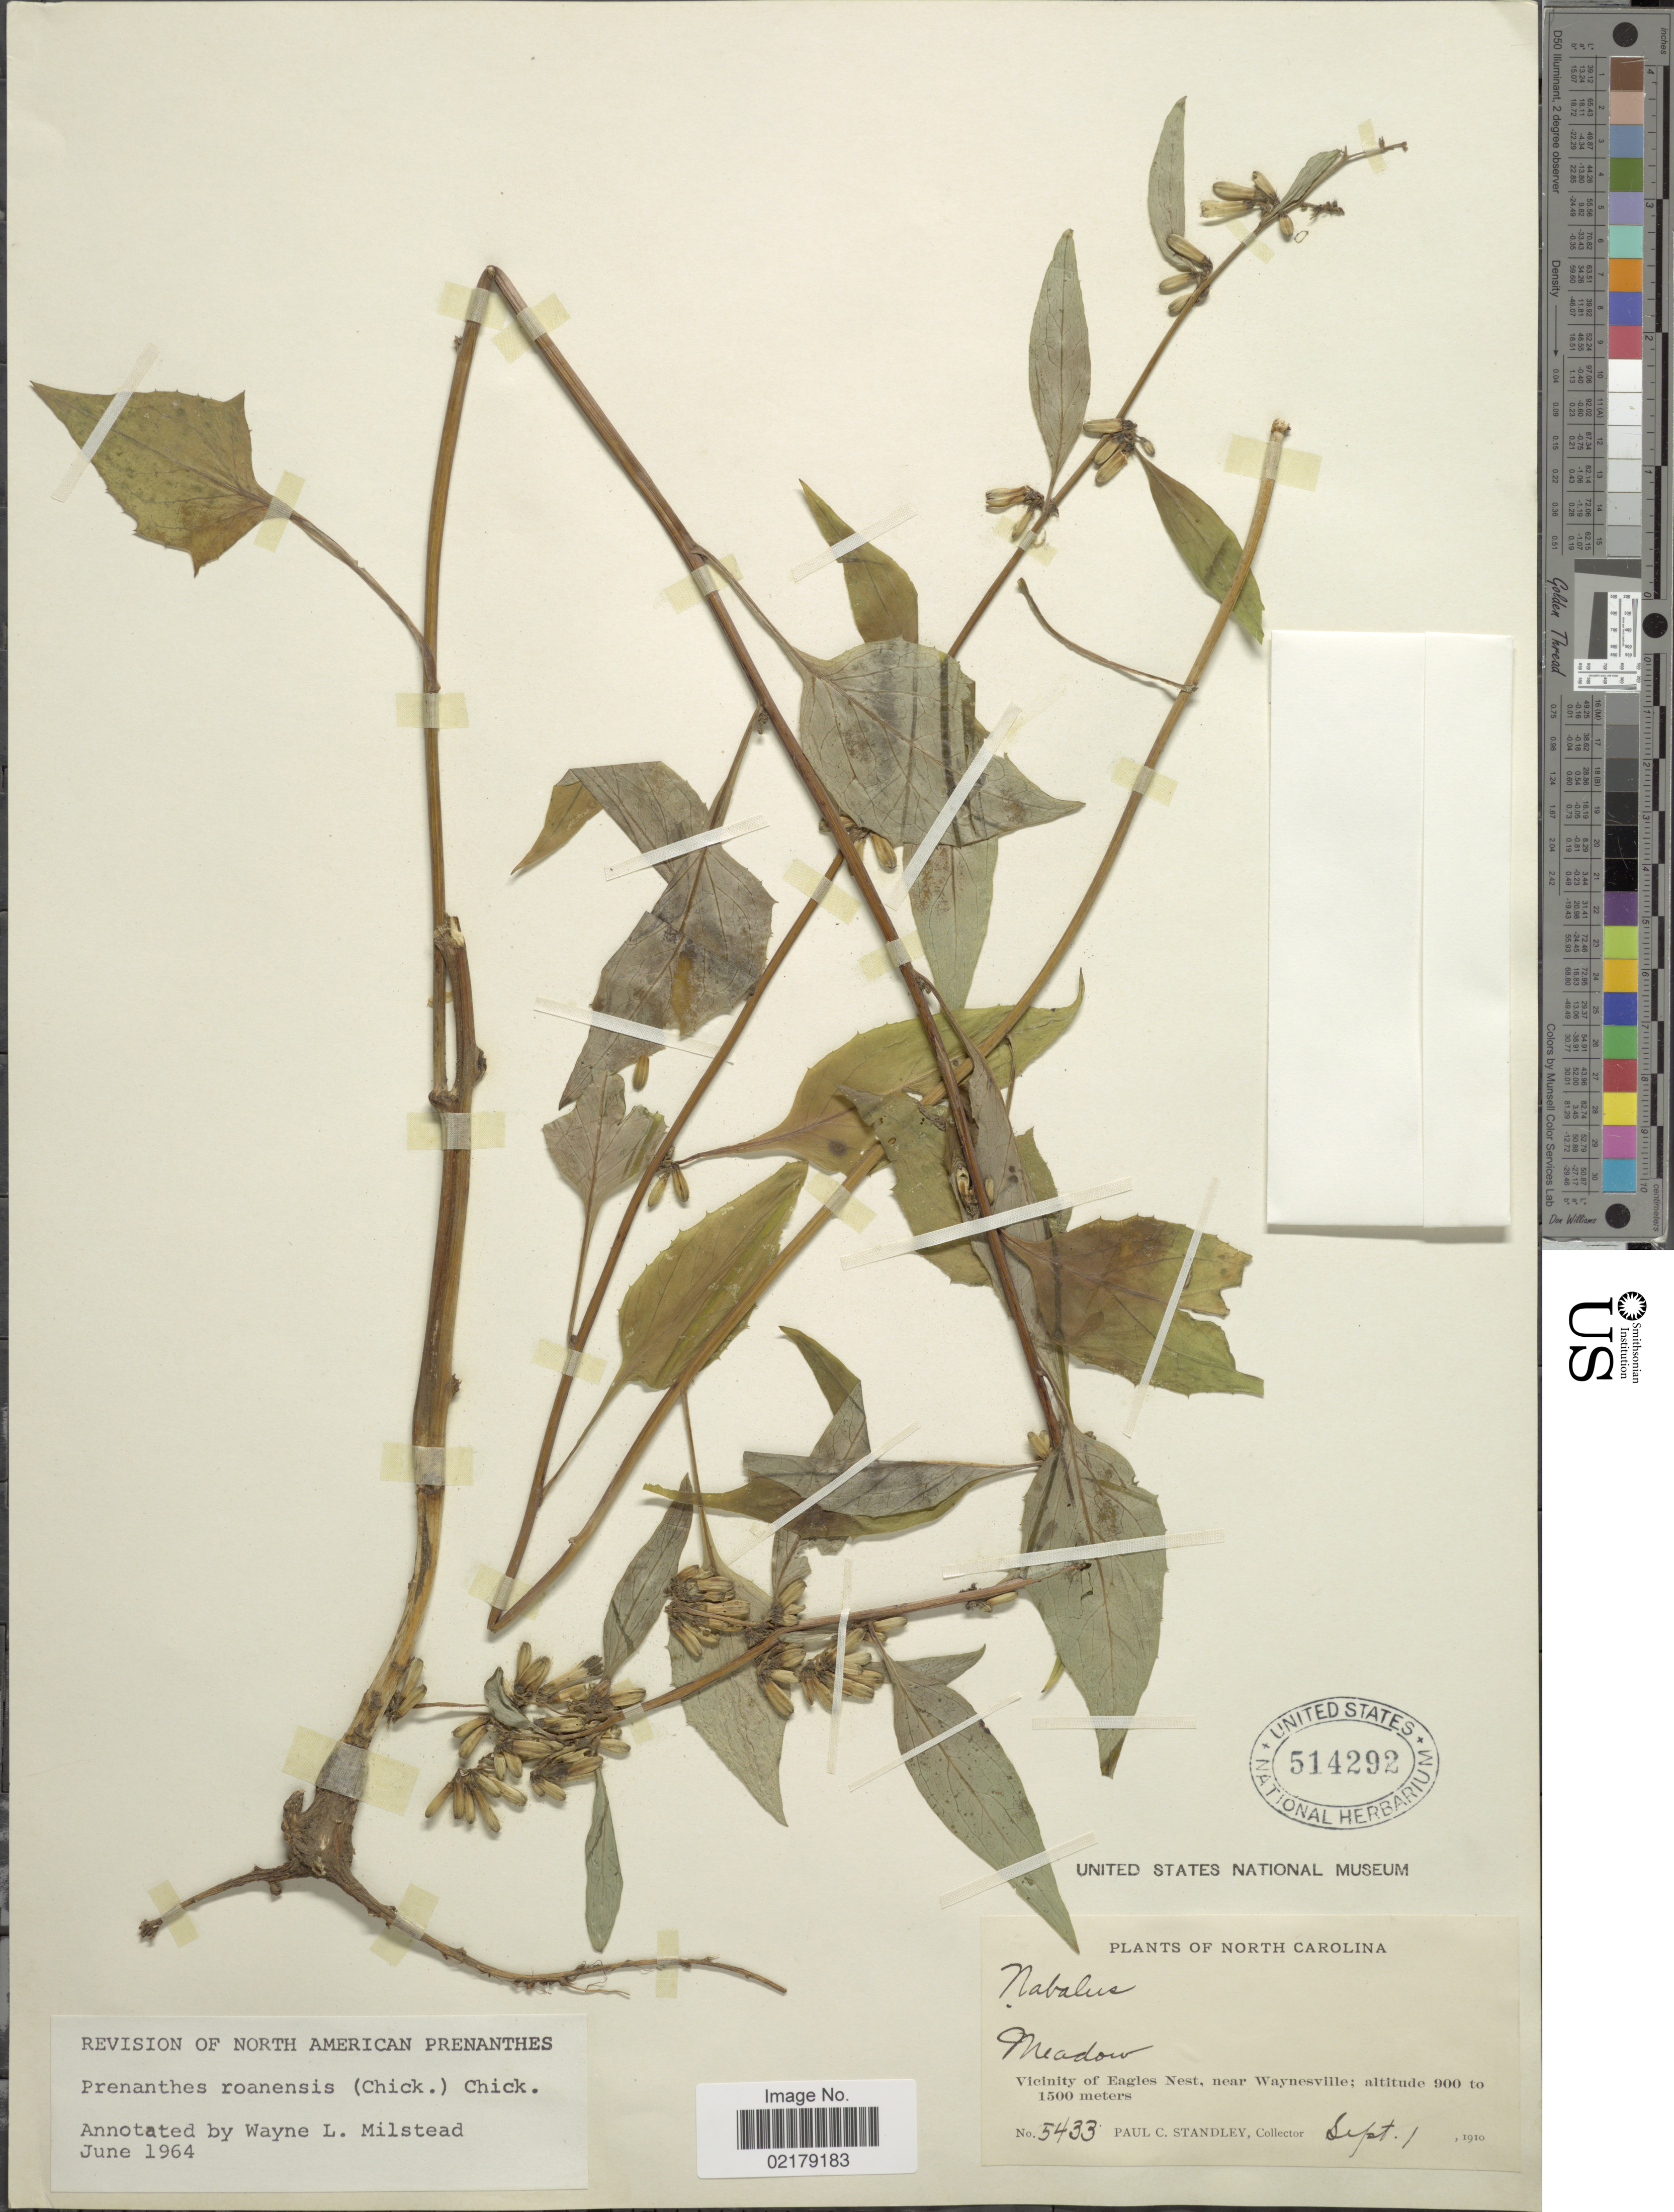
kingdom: Plantae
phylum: Tracheophyta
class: Magnoliopsida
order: Asterales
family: Asteraceae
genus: Nabalus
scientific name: Nabalus roanensis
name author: Chickering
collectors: P. C. Standley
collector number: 5433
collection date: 1910-09-01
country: United States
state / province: North Carolina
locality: Meadow, Vicinity of Eagles Nest, near Waynesville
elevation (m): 900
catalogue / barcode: US 514292